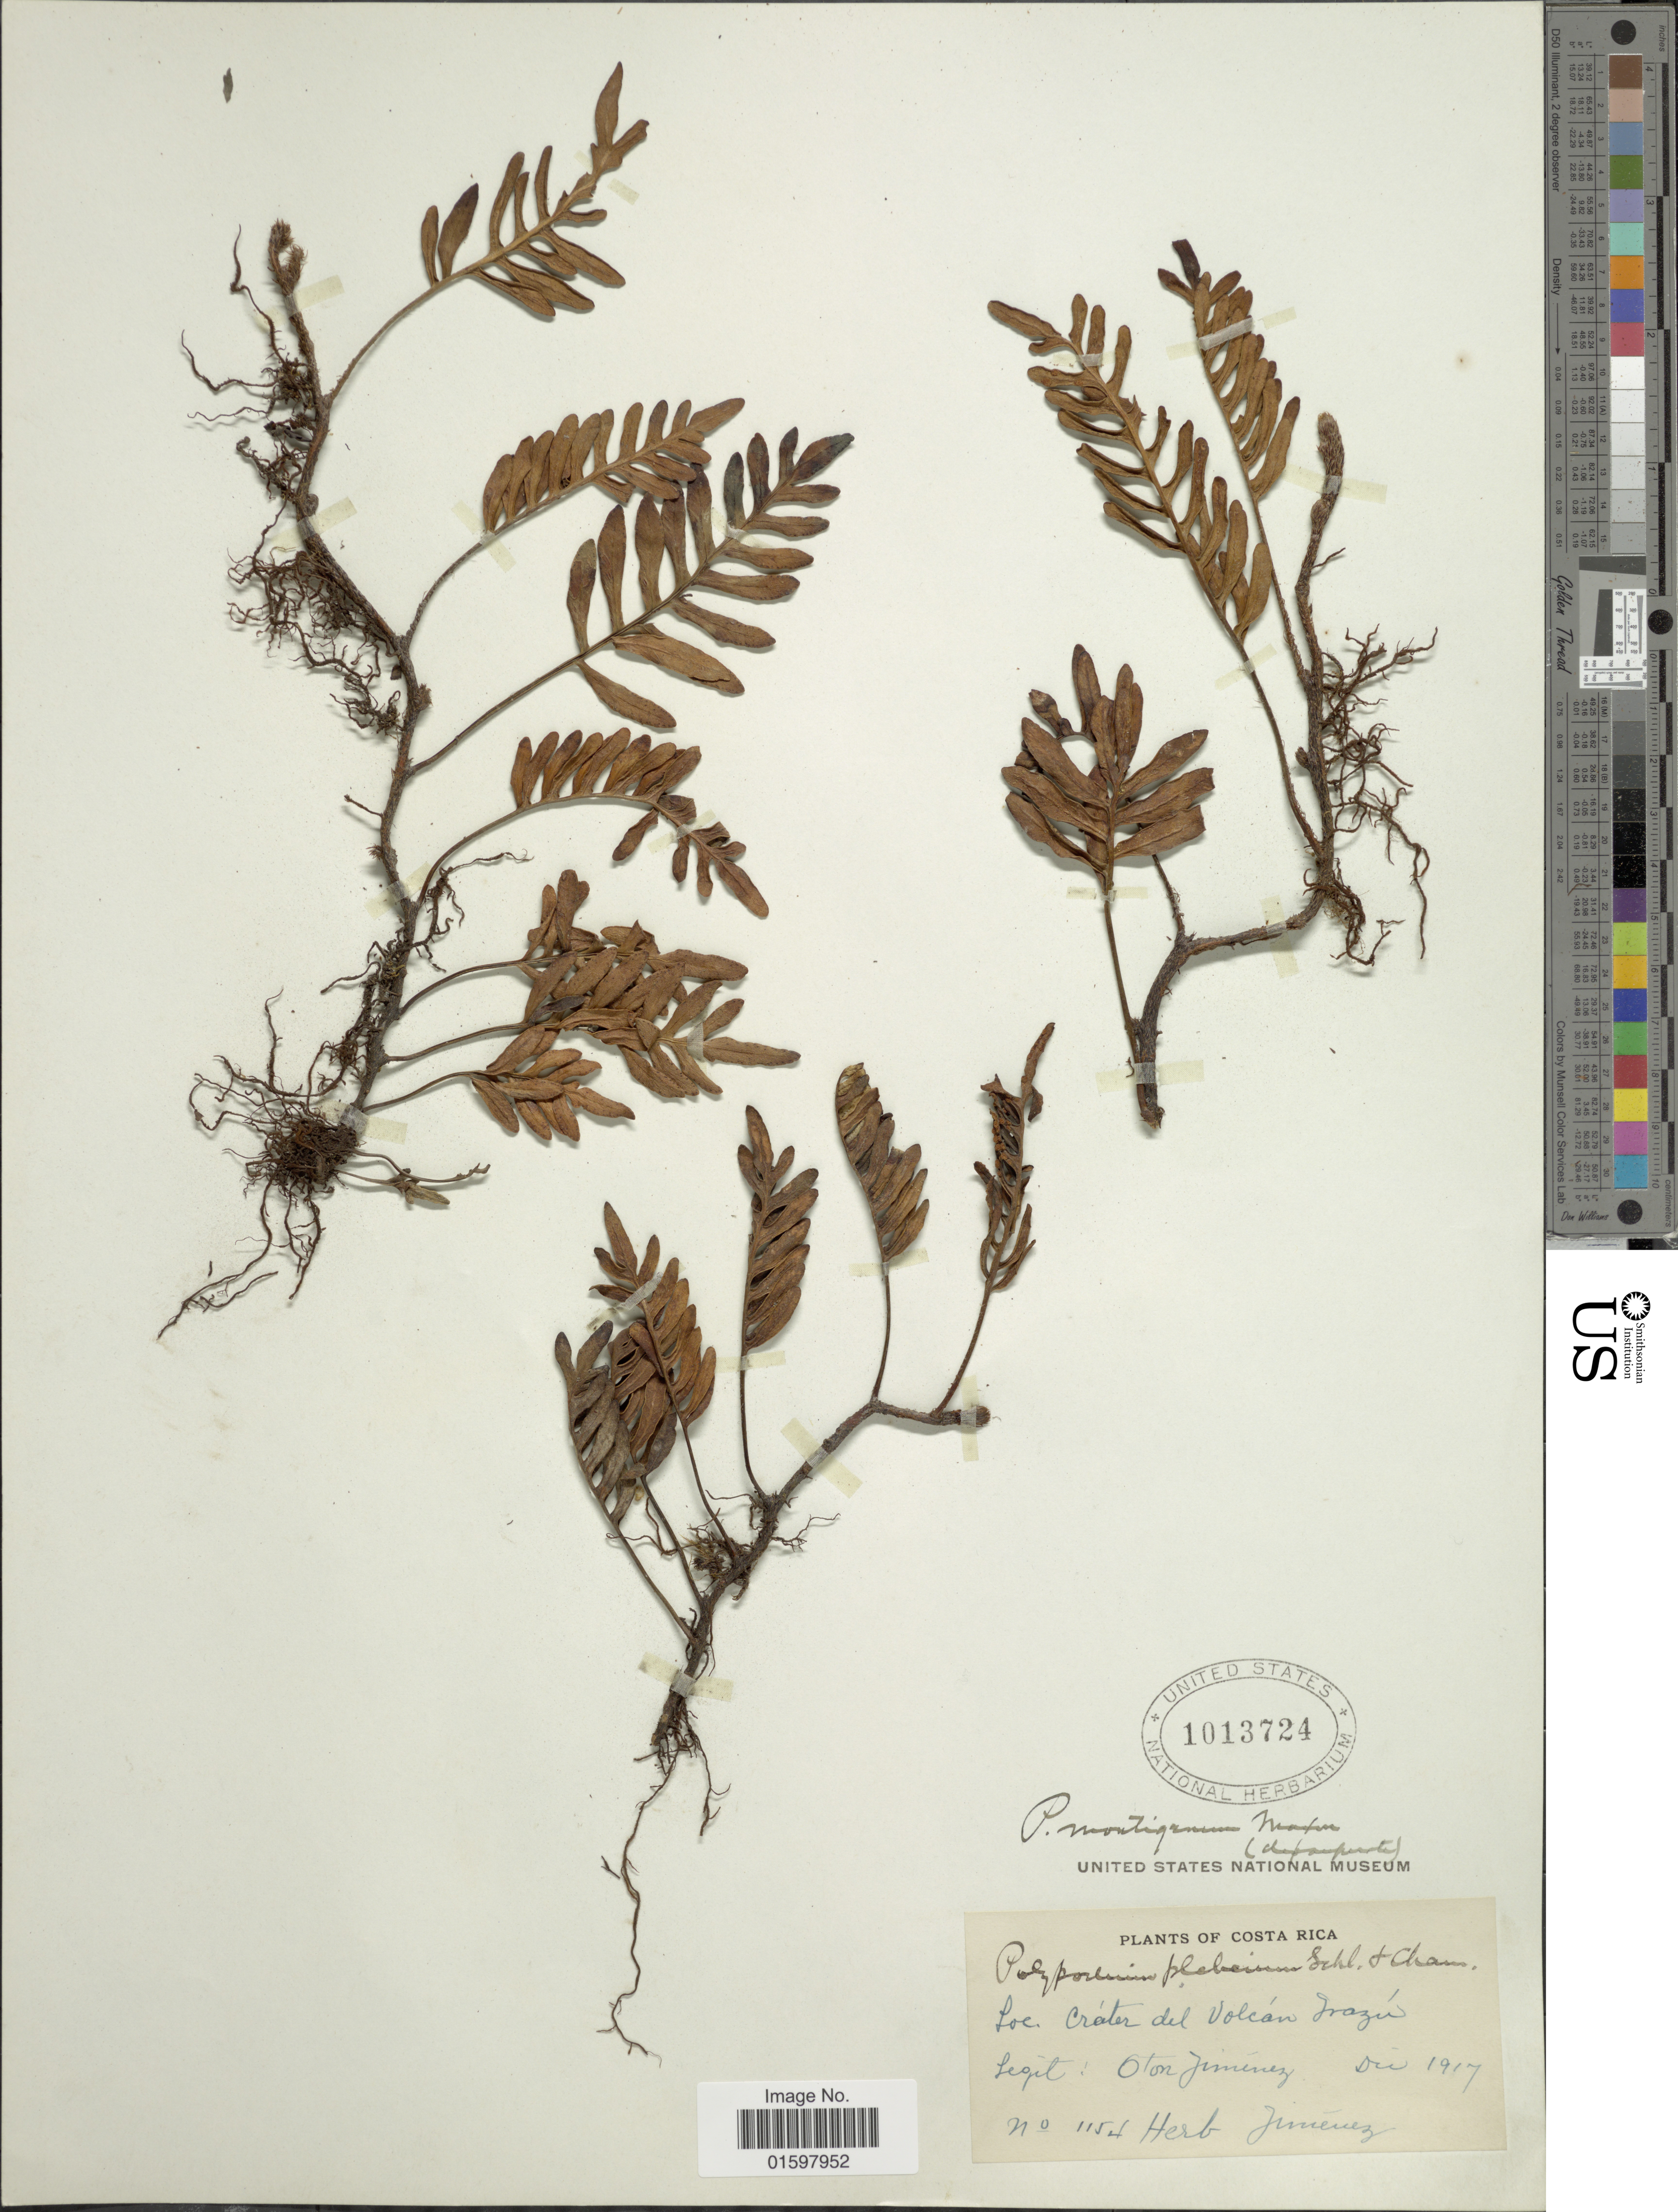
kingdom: Plantae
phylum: Tracheophyta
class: Polypodiopsida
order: Polypodiales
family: Polypodiaceae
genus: Pleopeltis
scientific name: Pleopeltis montigena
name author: (Maxon) A.R. Sm. & Tejero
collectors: O. Jimenez L.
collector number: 1154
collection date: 1917-12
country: Costa Rica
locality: Cráter del Volcán Irazú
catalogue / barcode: US 1013724